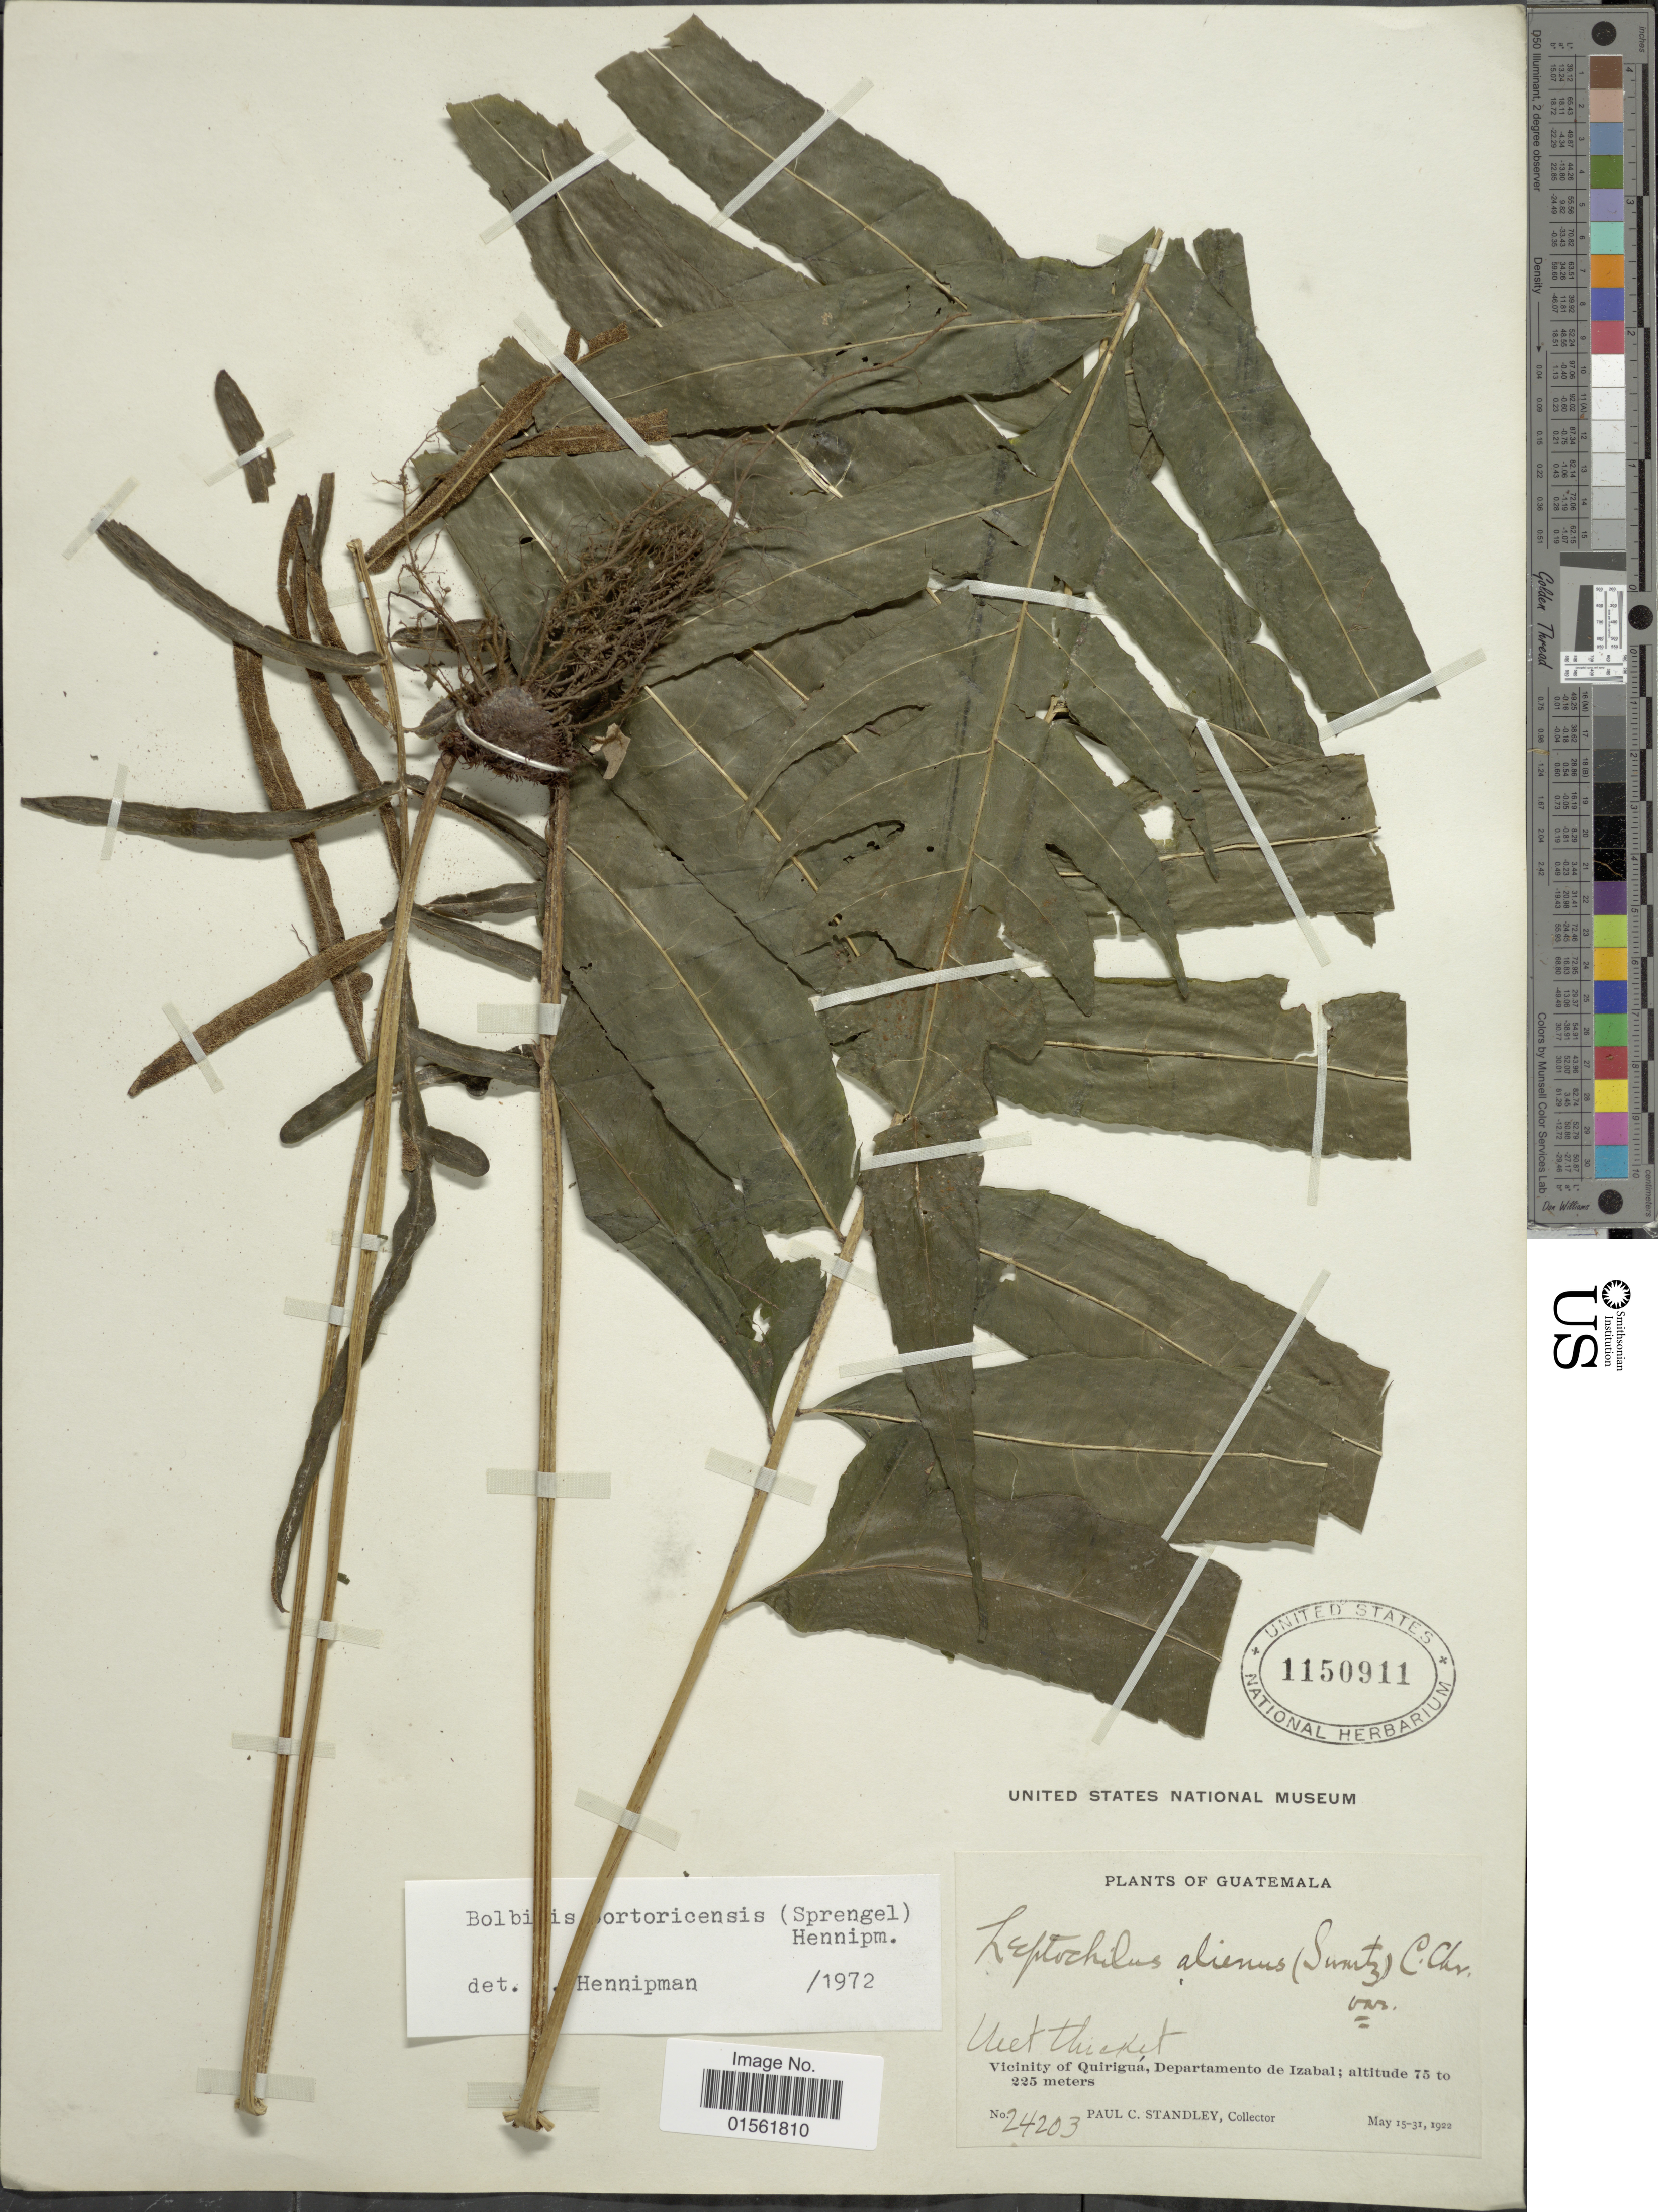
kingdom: Plantae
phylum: Tracheophyta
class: Polypodiopsida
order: Polypodiales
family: Dryopteridaceae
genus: Bolbitis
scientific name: Bolbitis portoricensis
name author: (Spreng.) Hennipman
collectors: P. C. Standley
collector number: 24203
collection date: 1902-05-15/1902-05-31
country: Guatemala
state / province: Izabal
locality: Vicinity of Quiriguá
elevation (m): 75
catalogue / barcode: US 1150911